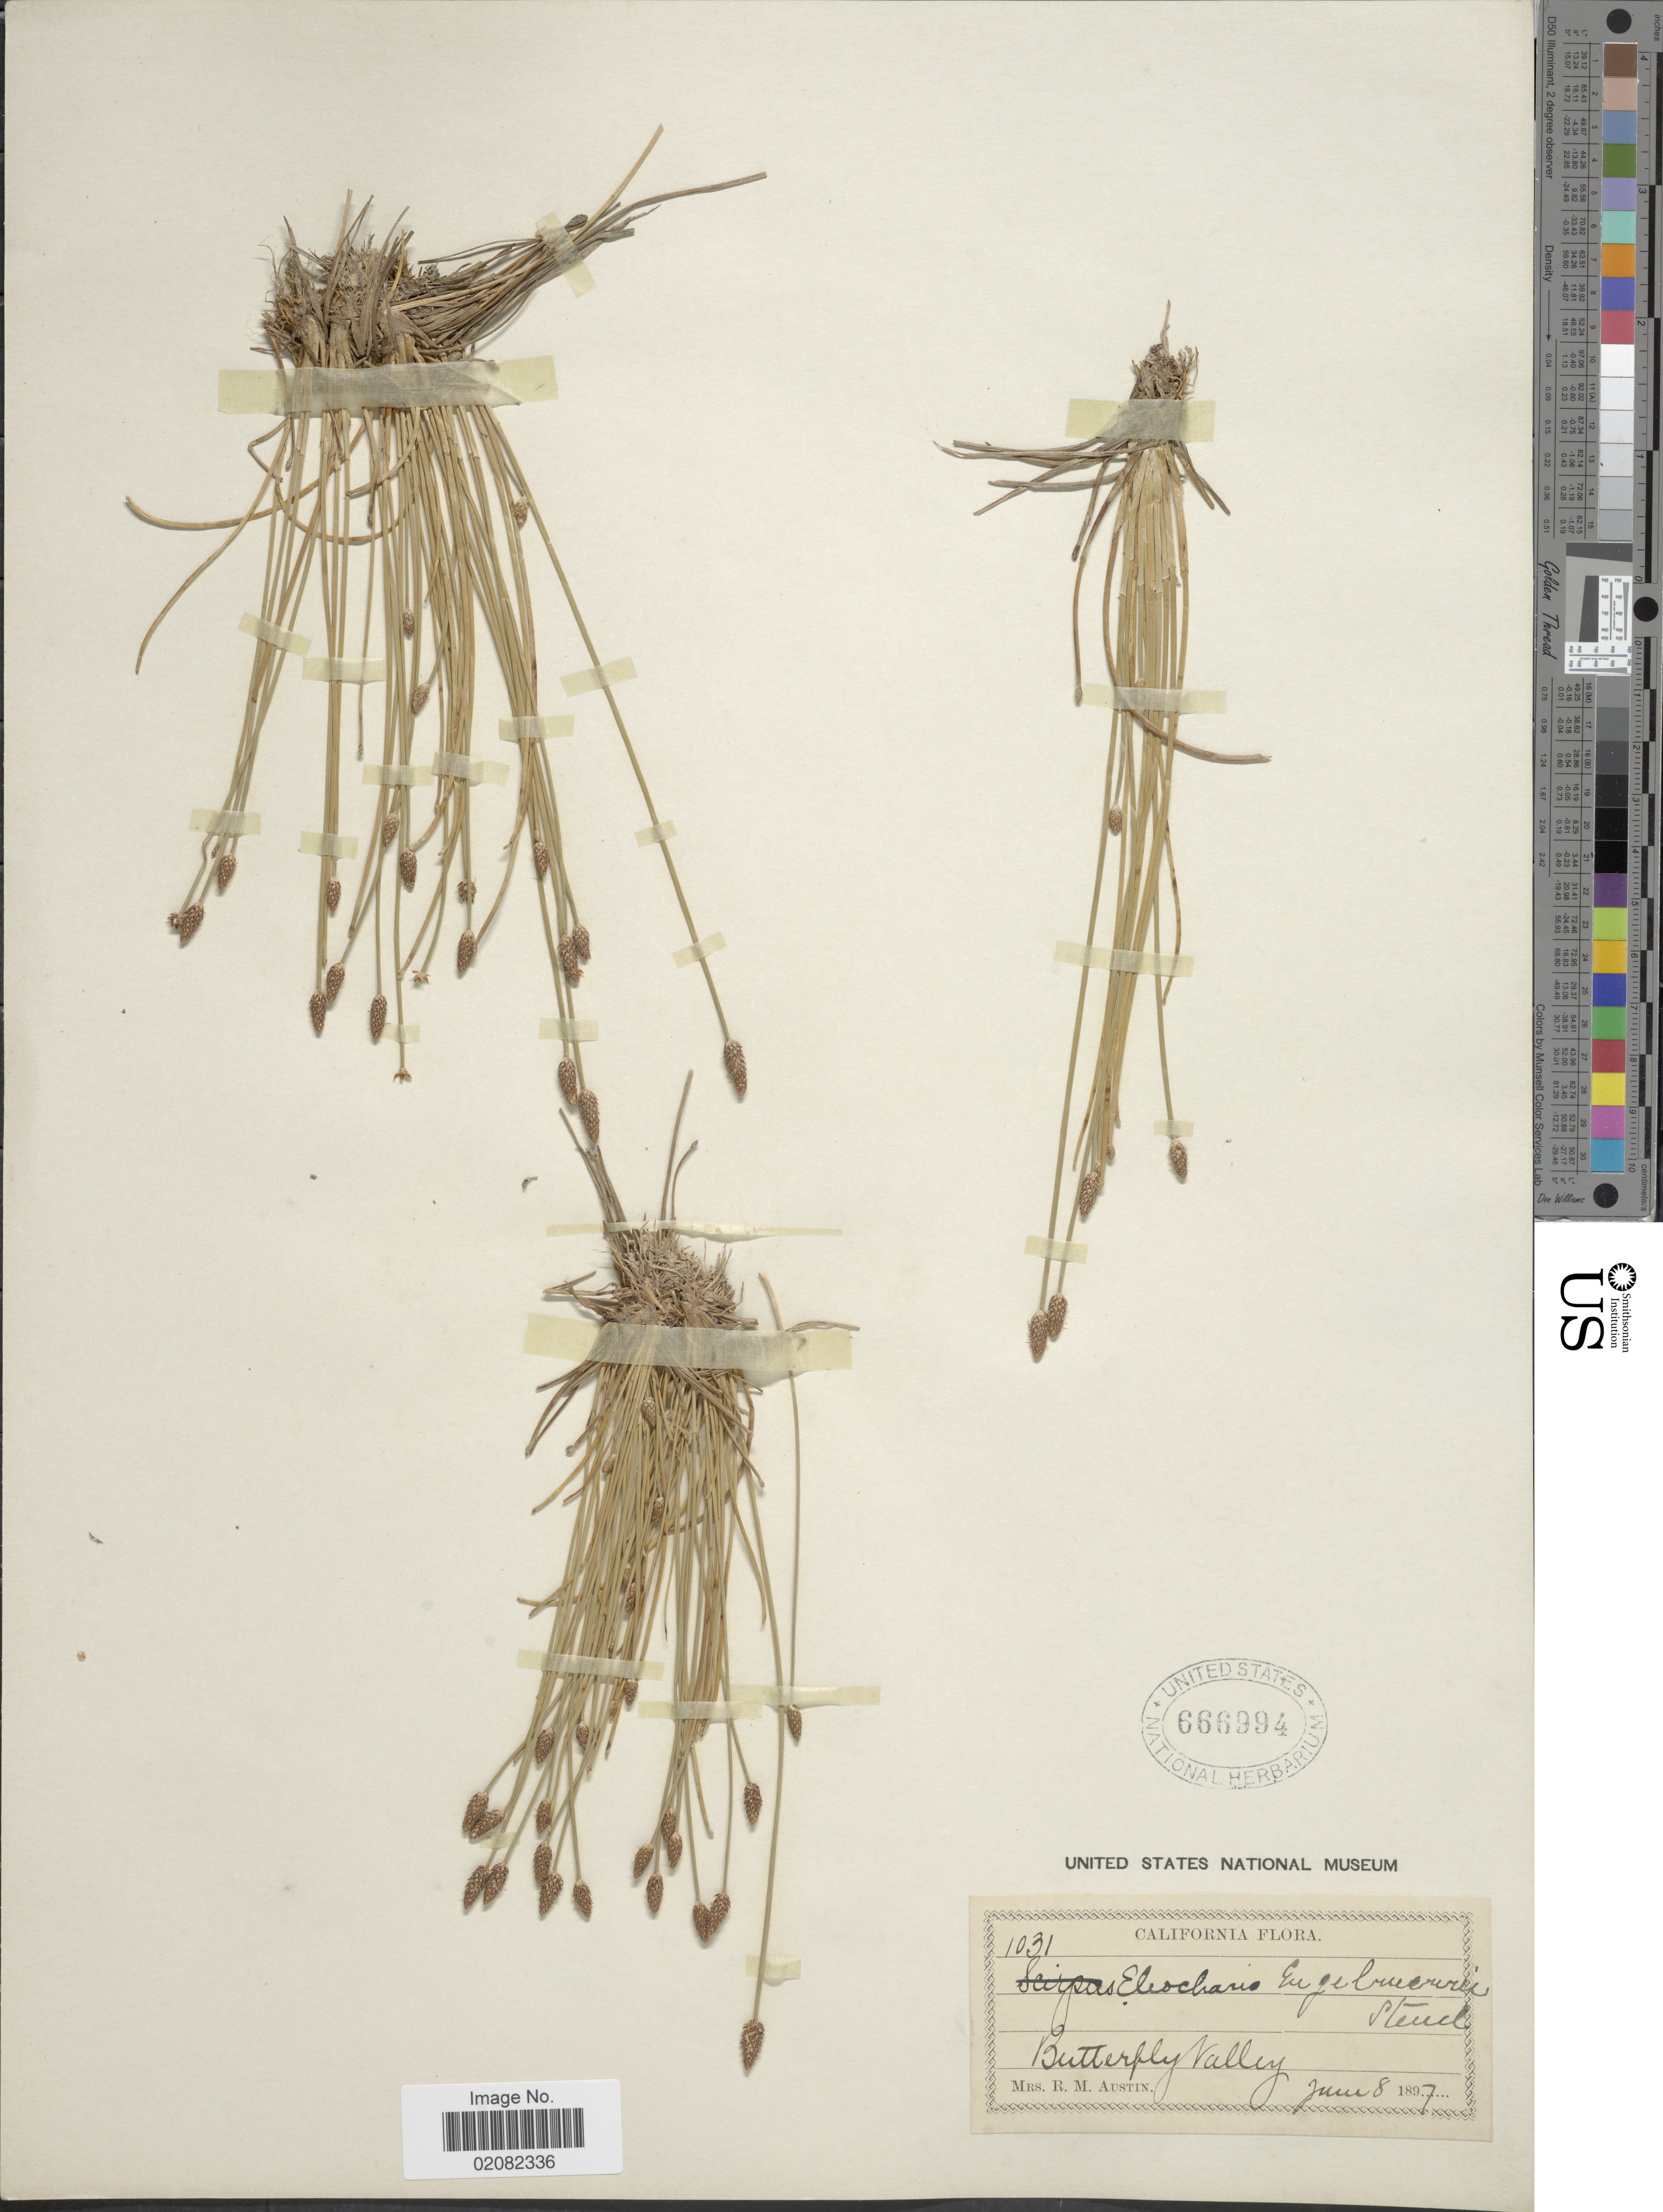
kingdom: Plantae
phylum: Tracheophyta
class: Liliopsida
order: Poales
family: Cyperaceae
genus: Eleocharis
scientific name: Eleocharis engelmannii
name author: Steud.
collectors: R. Austin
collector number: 1031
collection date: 1897-06-08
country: United States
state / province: California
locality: Butterfly Valley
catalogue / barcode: US 666994